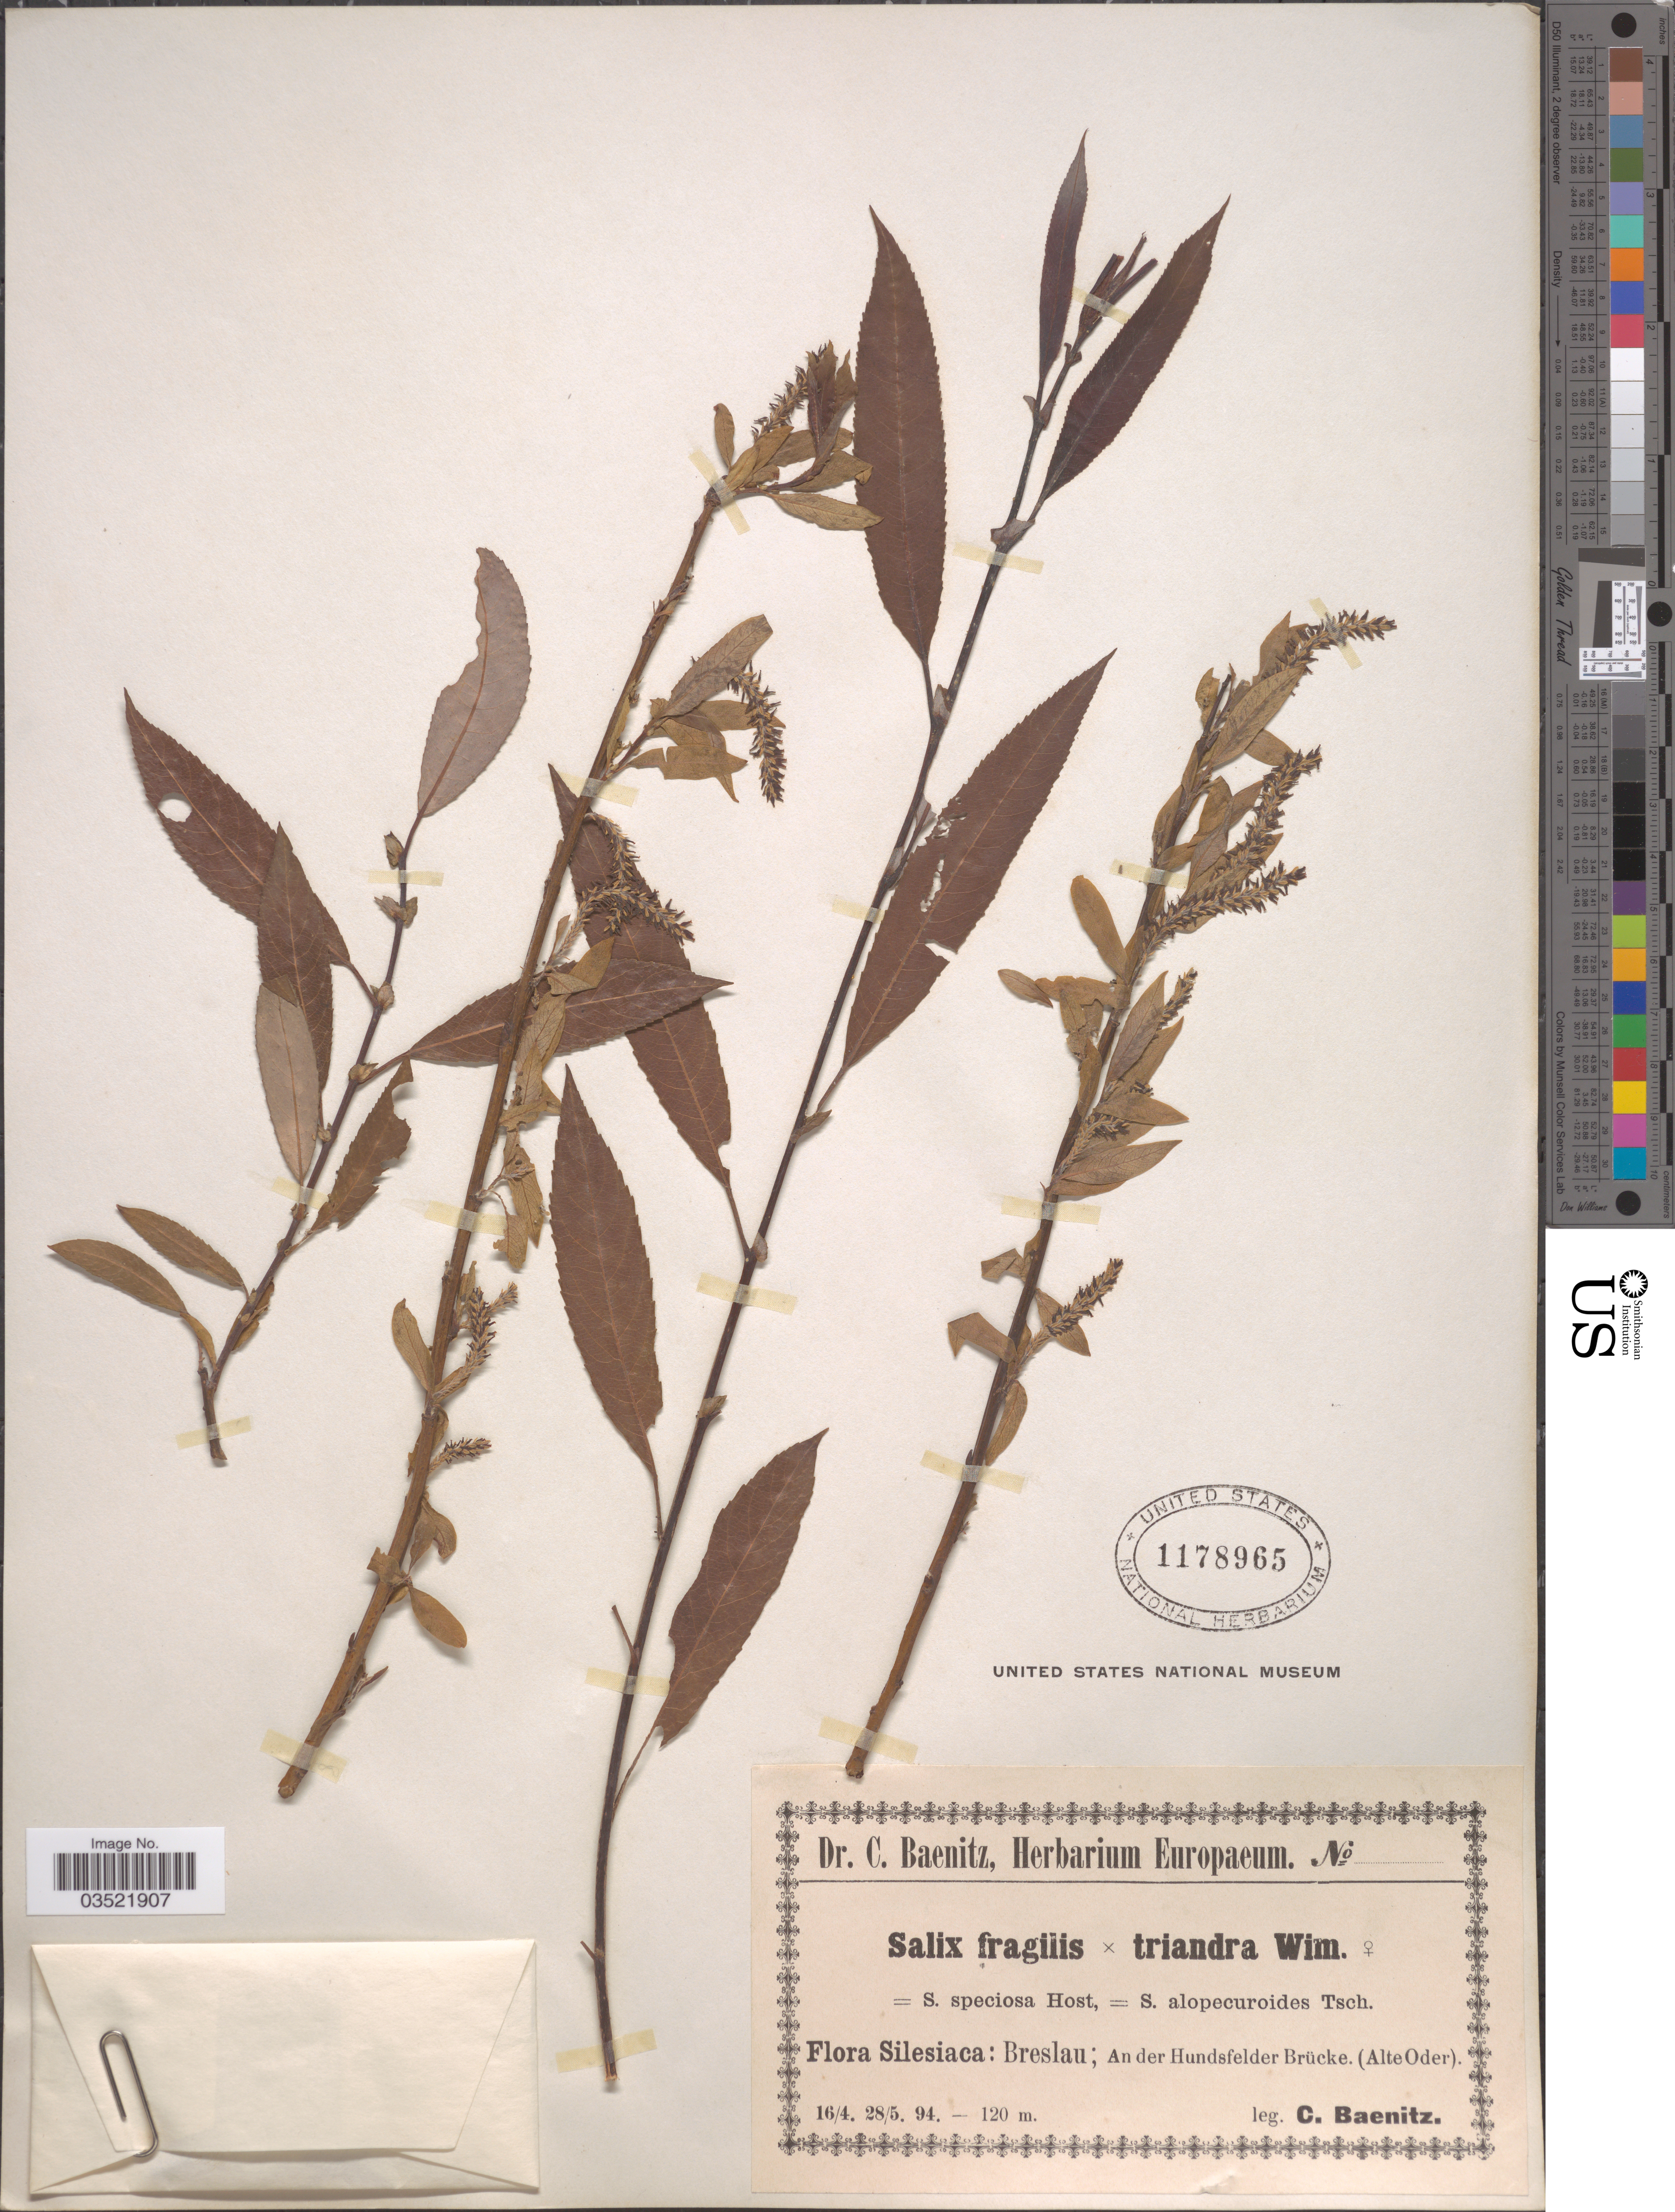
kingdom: Plantae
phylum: Tracheophyta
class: Magnoliopsida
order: Malpighiales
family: Salicaceae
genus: Salix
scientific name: Salix fragilis x S. triandra L.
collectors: C. G. Baenitz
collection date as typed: Transcribed d/m/y: 16/4/94 to 28/5/94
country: Poland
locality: Silesiaca: Breslau; An der Hundsfelder Brücke. (AlteOder).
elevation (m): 120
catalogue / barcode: US 1178965